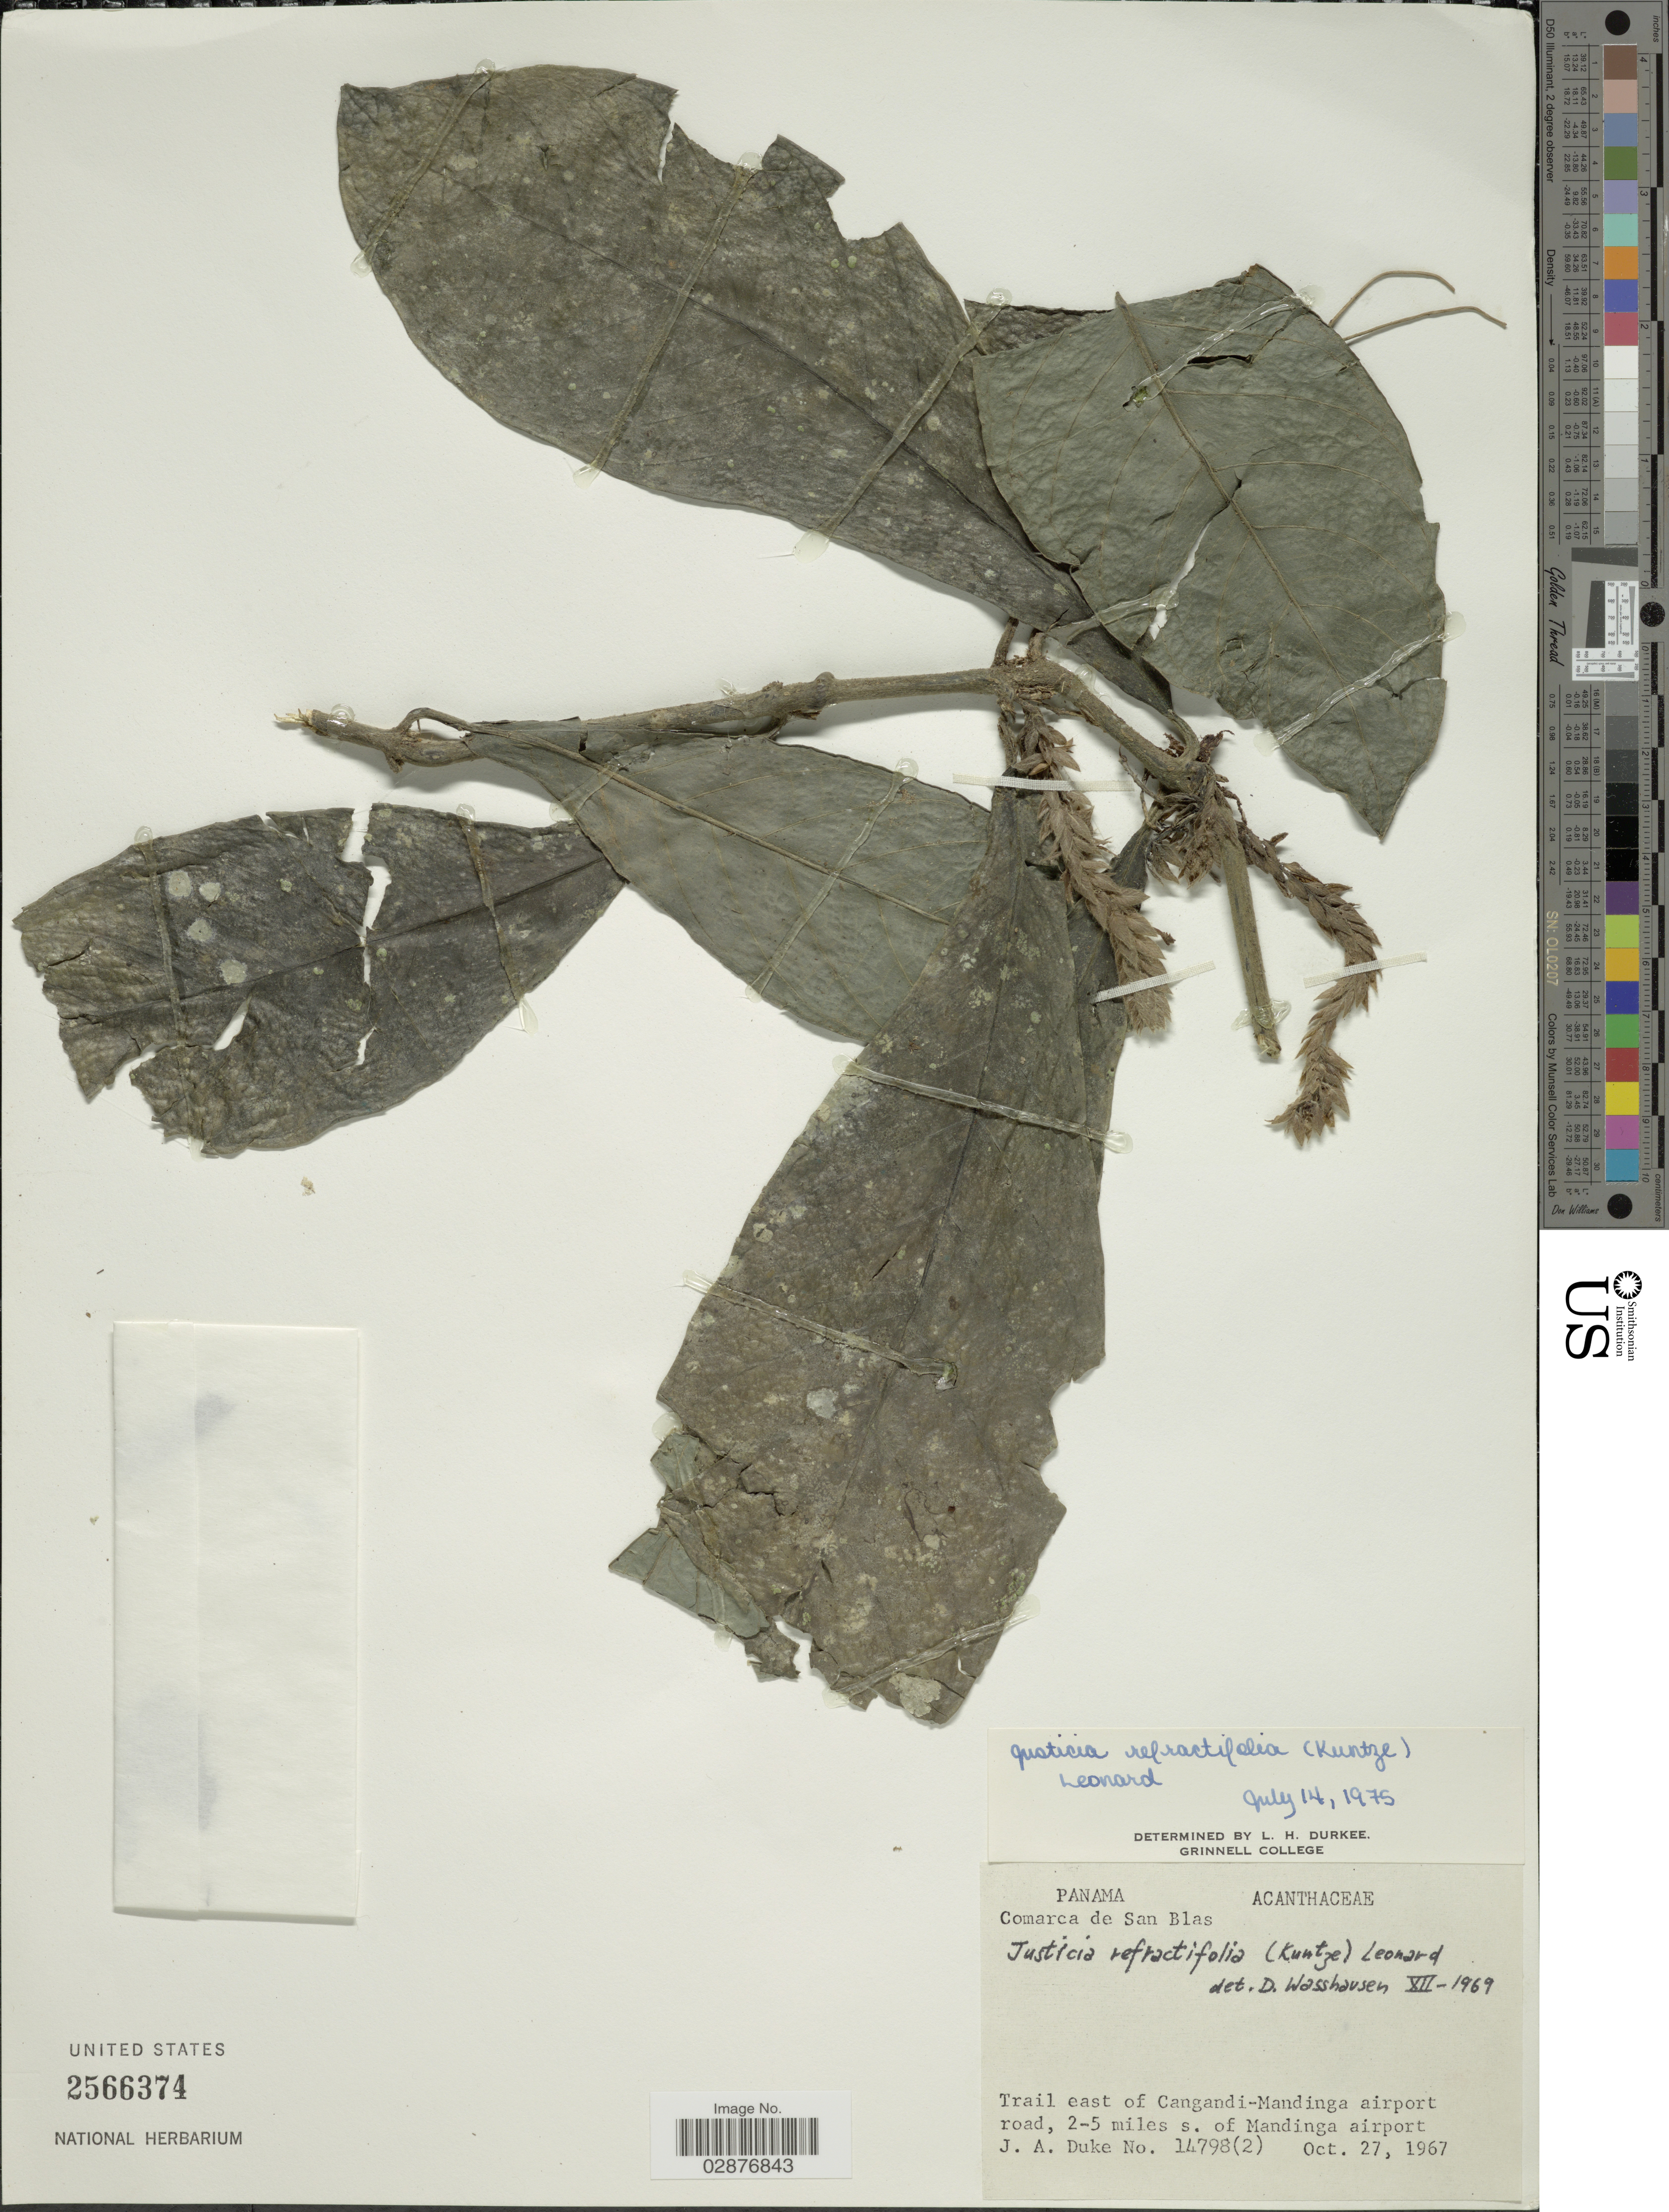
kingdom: Plantae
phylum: Tracheophyta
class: Magnoliopsida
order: Lamiales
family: Acanthaceae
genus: Justicia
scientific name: Justicia refractifolia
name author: (Kuntze) Leonard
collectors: J. A. Duke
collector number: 14789(2)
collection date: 1967-10-27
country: Panama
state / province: Kuna Yala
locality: Comarca de San Blas, Trail east of Cangandi-Mandinga airport road, 2-5 miles s. of Mandinga airport.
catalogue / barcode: US 2566374